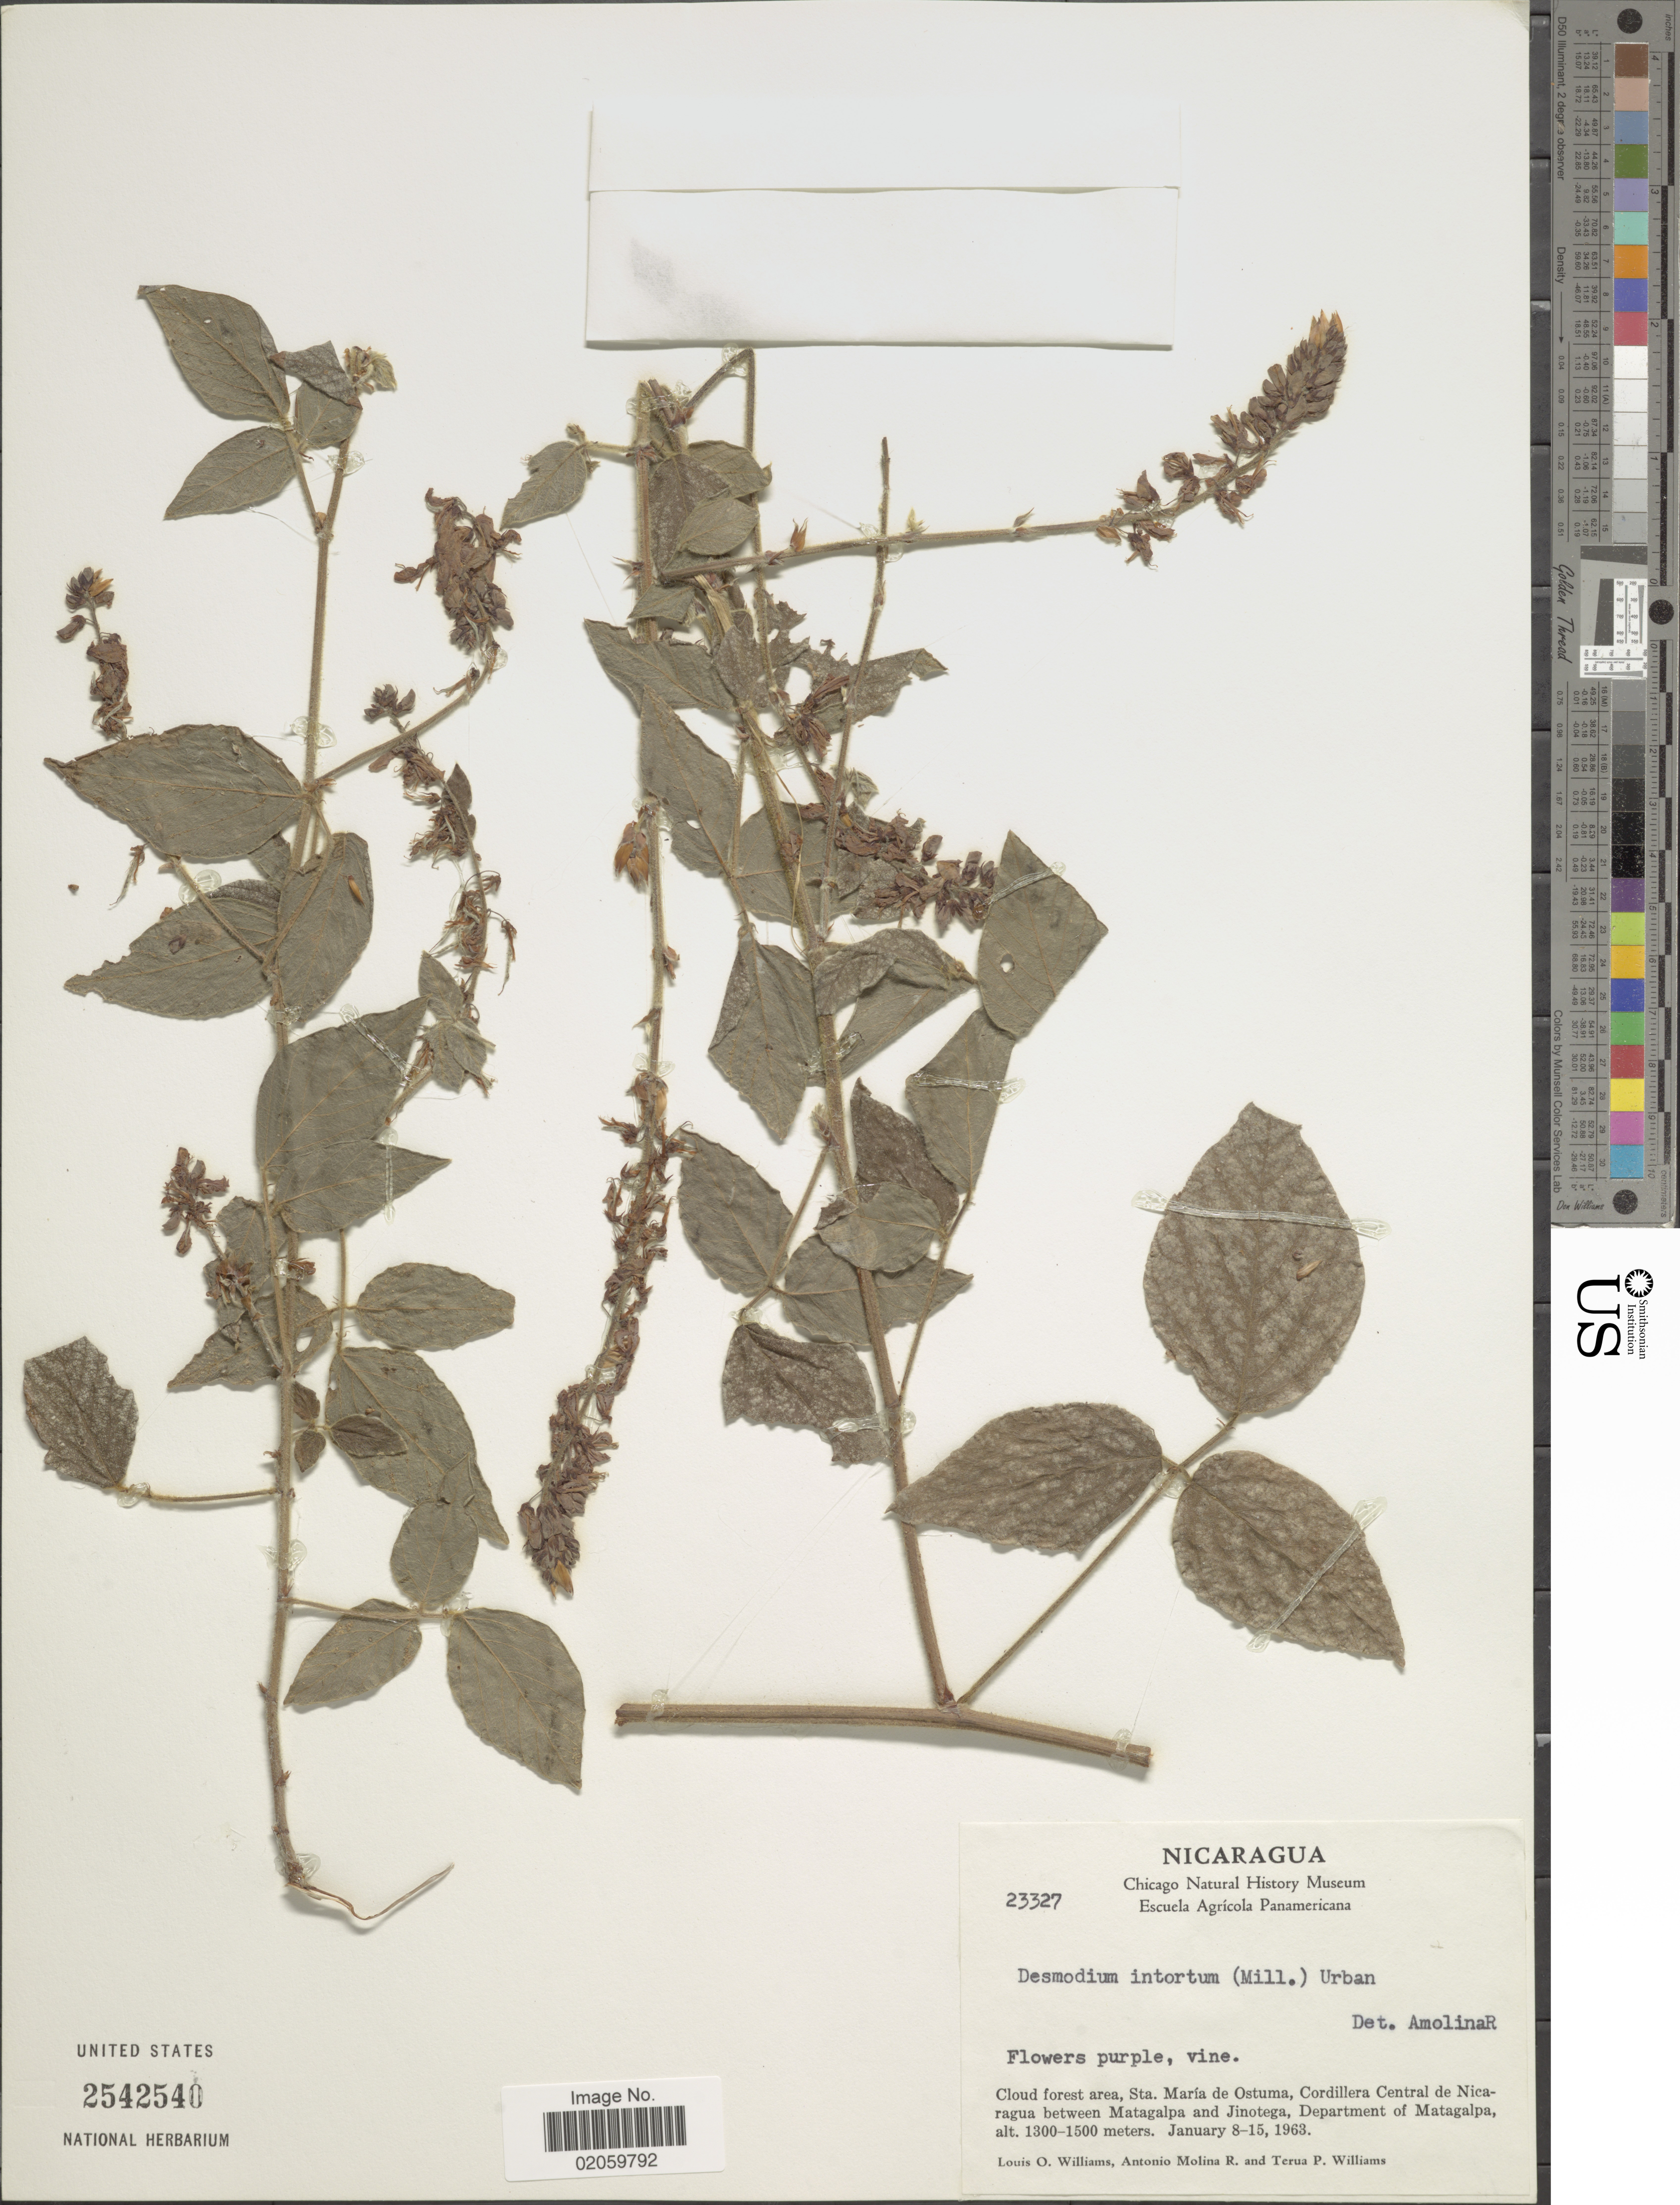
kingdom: Plantae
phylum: Tracheophyta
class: Magnoliopsida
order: Fabales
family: Fabaceae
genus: Desmodium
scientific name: Desmodium intortum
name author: (Mill.) Urb.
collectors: L. O. Williams, A. Molina R. & T. P. Williams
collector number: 23327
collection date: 1963-01-08/1963-01-15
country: Nicaragua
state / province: Matagalpa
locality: Sta Maria de Ostuma, Cordillera Central de Nicaragua between Matagalpa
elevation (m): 1300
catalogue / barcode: US 2542540